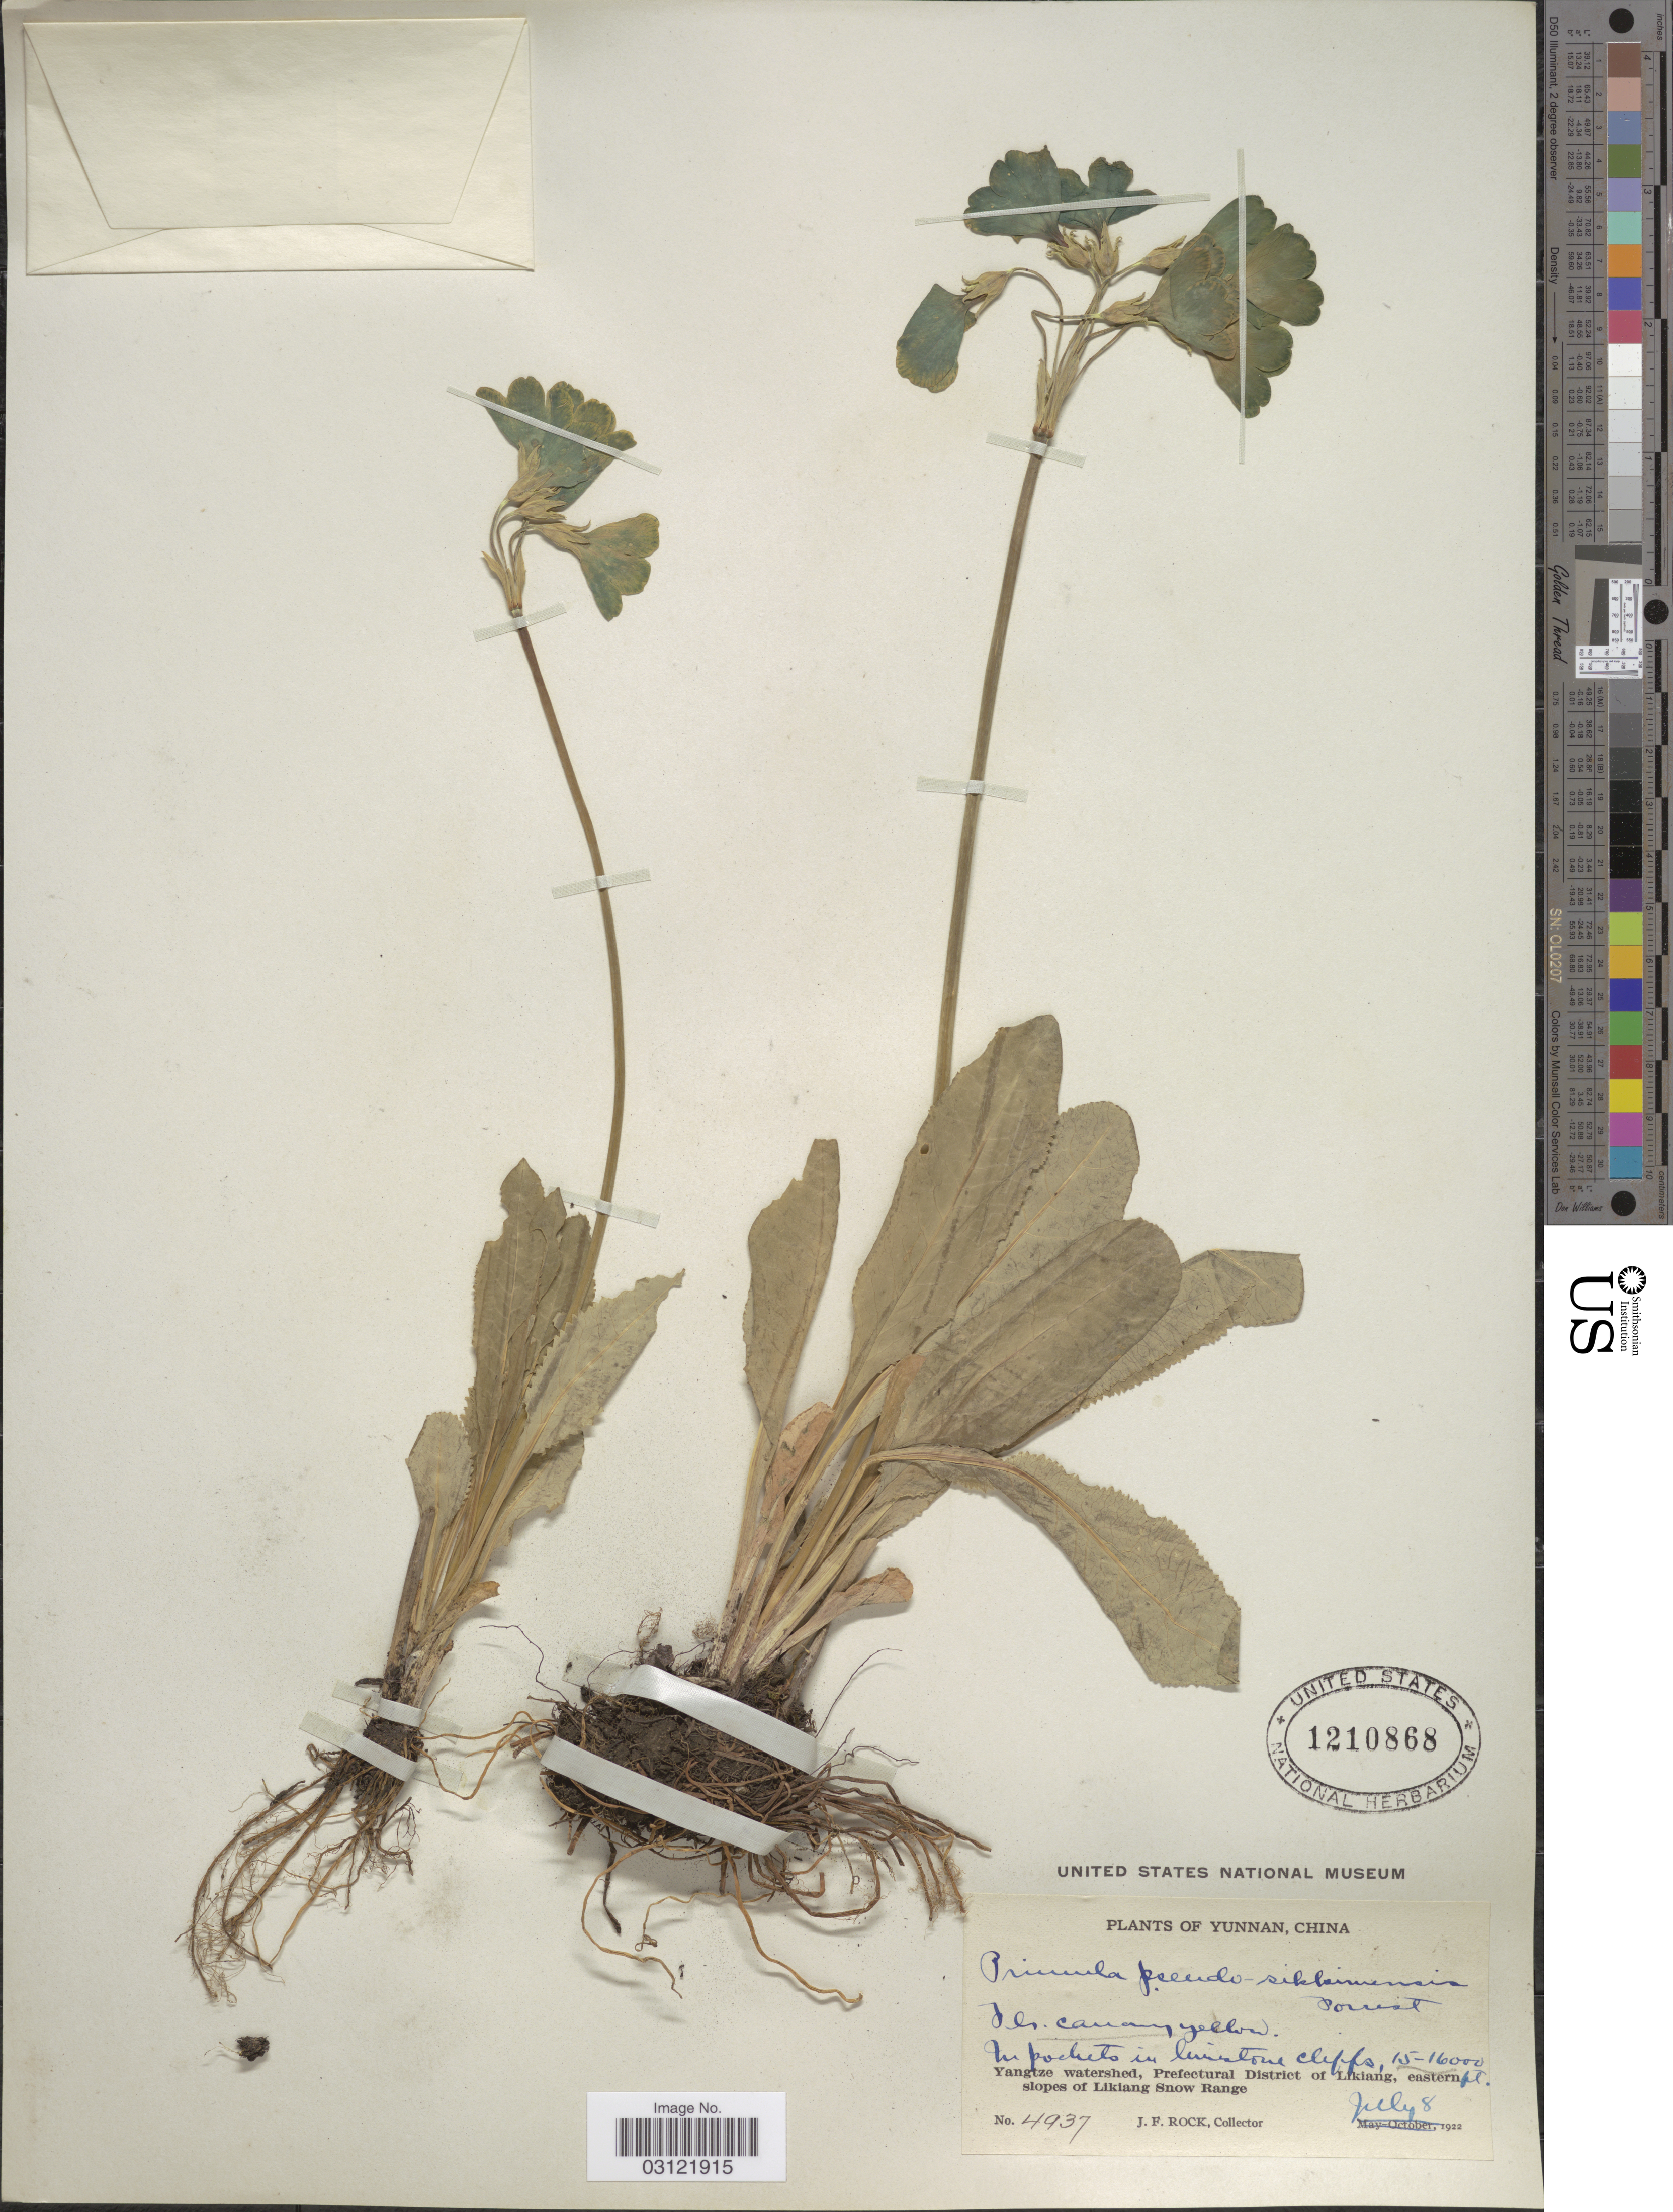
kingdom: Plantae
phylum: Tracheophyta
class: Magnoliopsida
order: Ericales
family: Primulaceae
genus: Primula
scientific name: Primula pseudosikkimensis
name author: Forrest ex Diels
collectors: J. Rock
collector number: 4937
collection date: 1922-07-08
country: China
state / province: Yunnan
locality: Yangtze watershed, Prefectural District of Likiang, eastern slopes of Likiang Snow Range.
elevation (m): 4572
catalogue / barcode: US 1210868